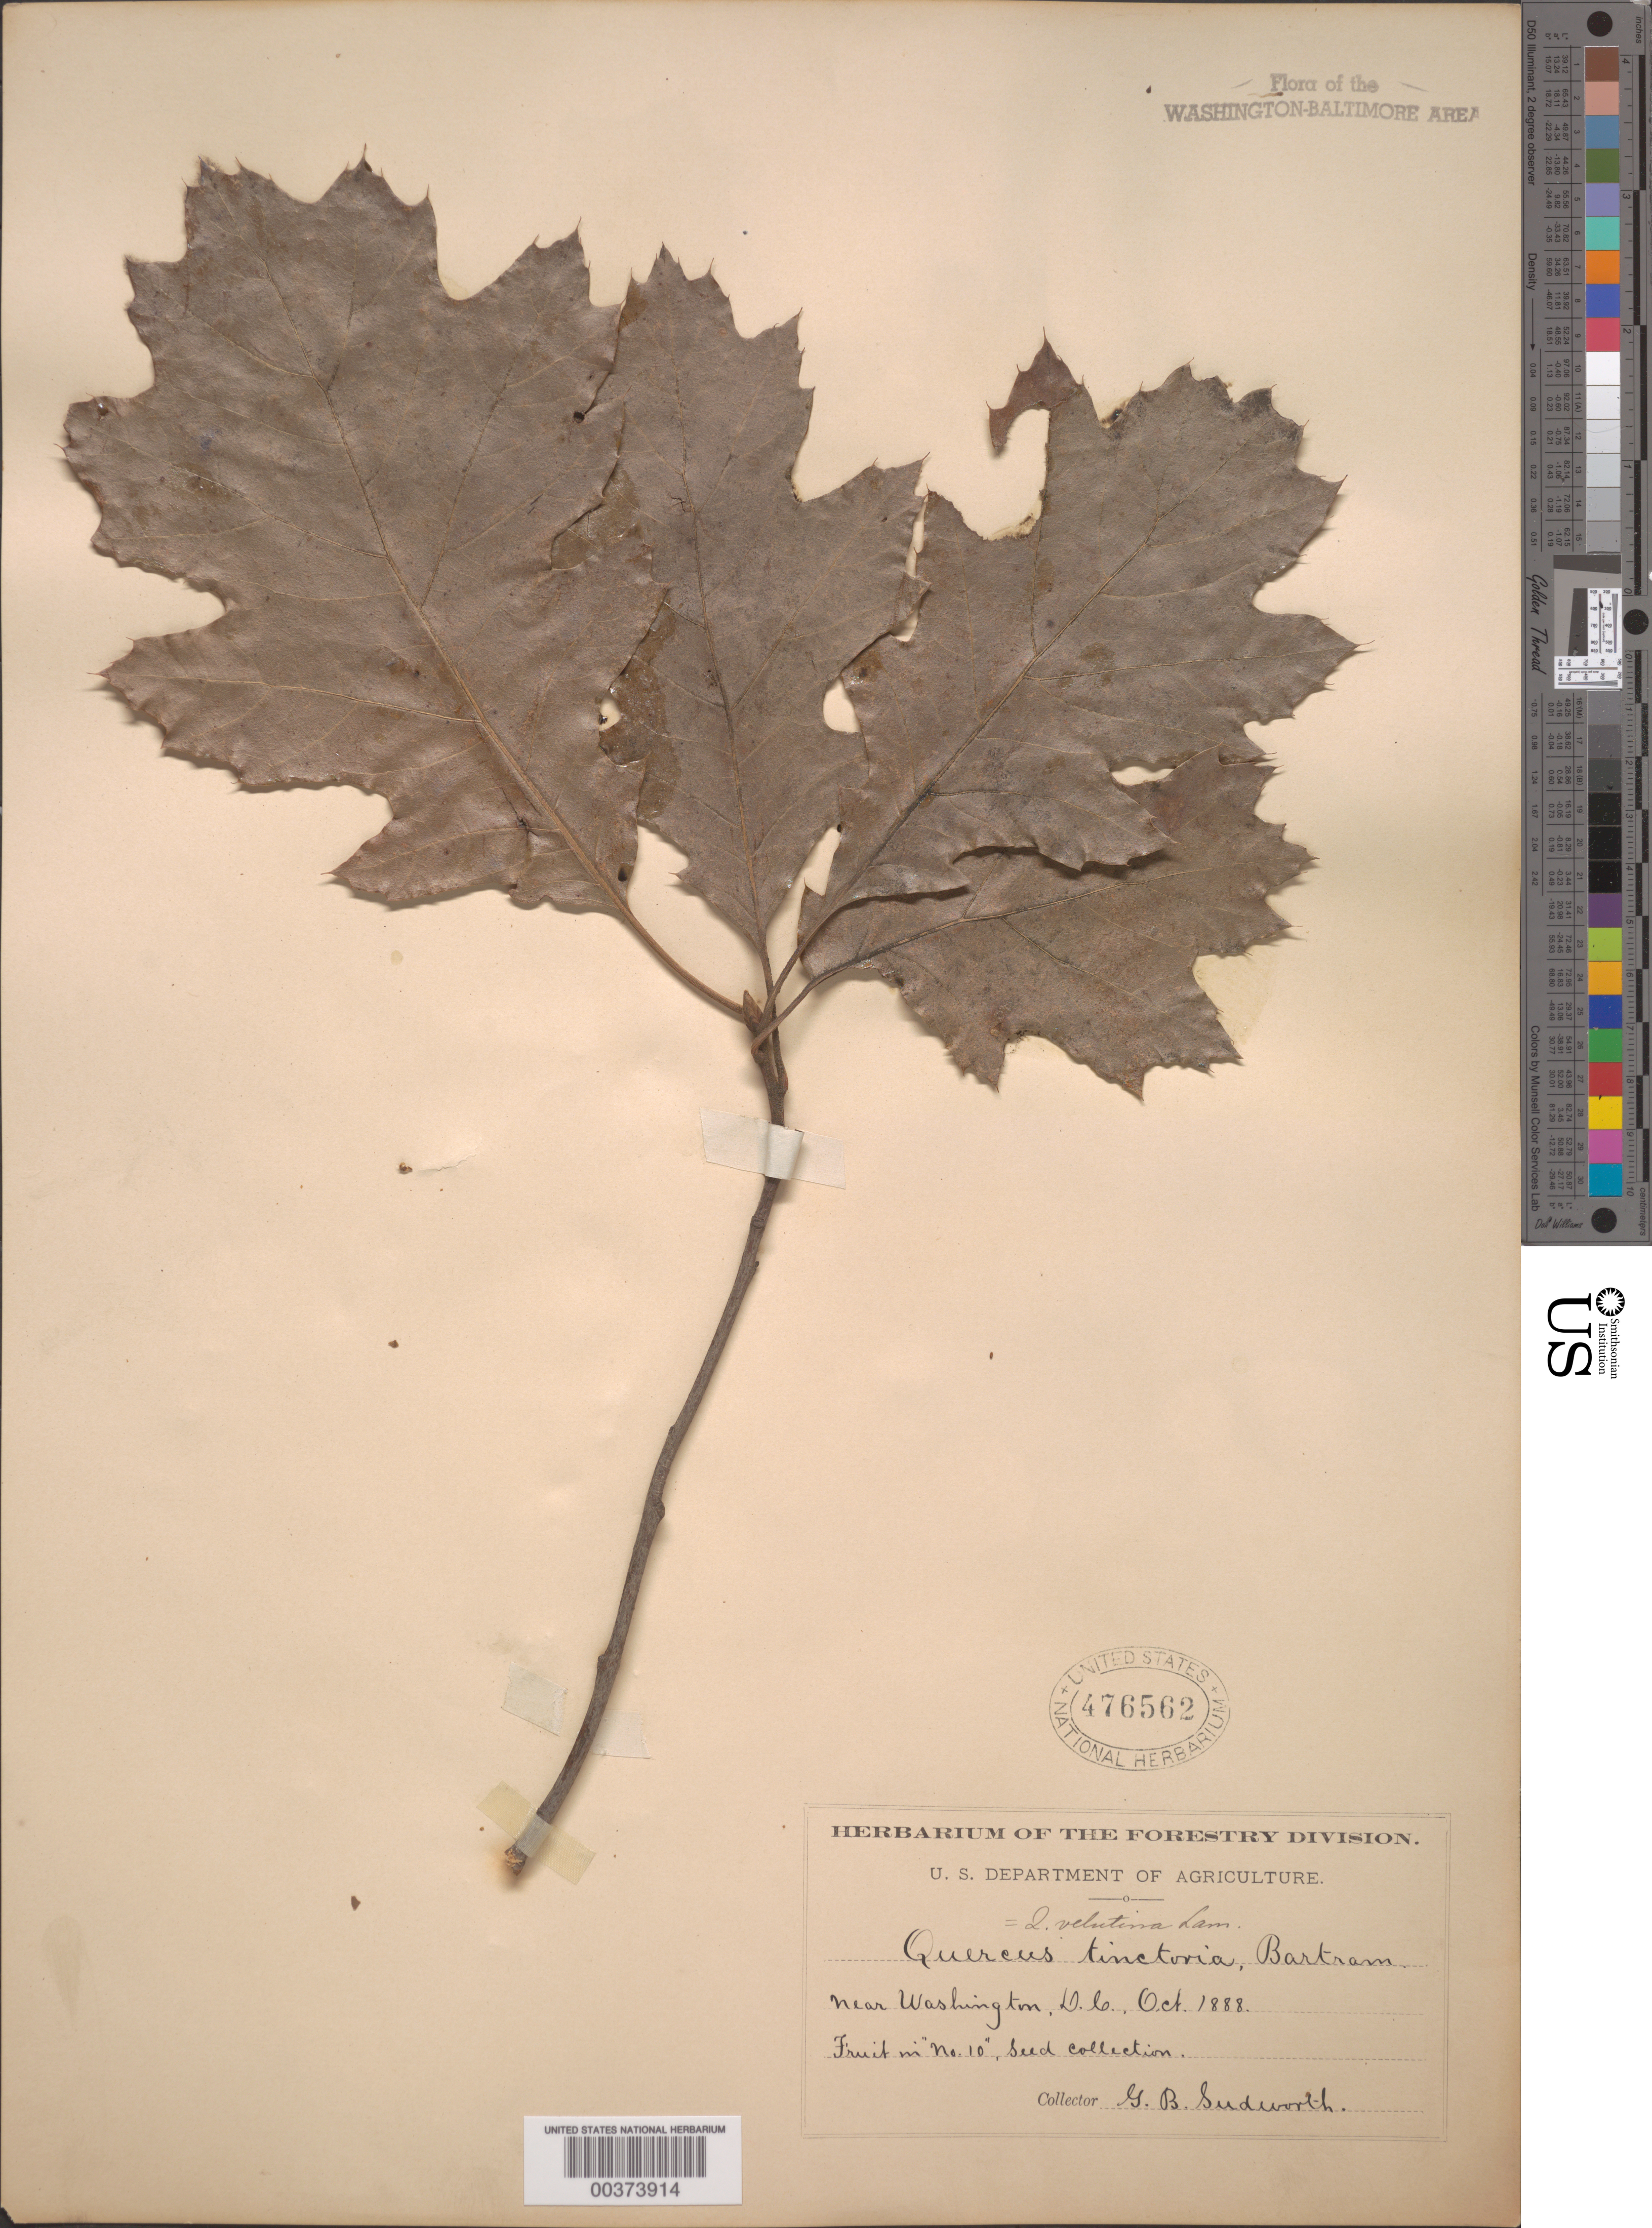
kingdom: Plantae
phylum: Tracheophyta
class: Magnoliopsida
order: Fagales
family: Fagaceae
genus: Quercus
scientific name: Quercus velutina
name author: Lam.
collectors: G. B. Sudworth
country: United States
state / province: District of Columbia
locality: Washington DC area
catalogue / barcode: US 476562